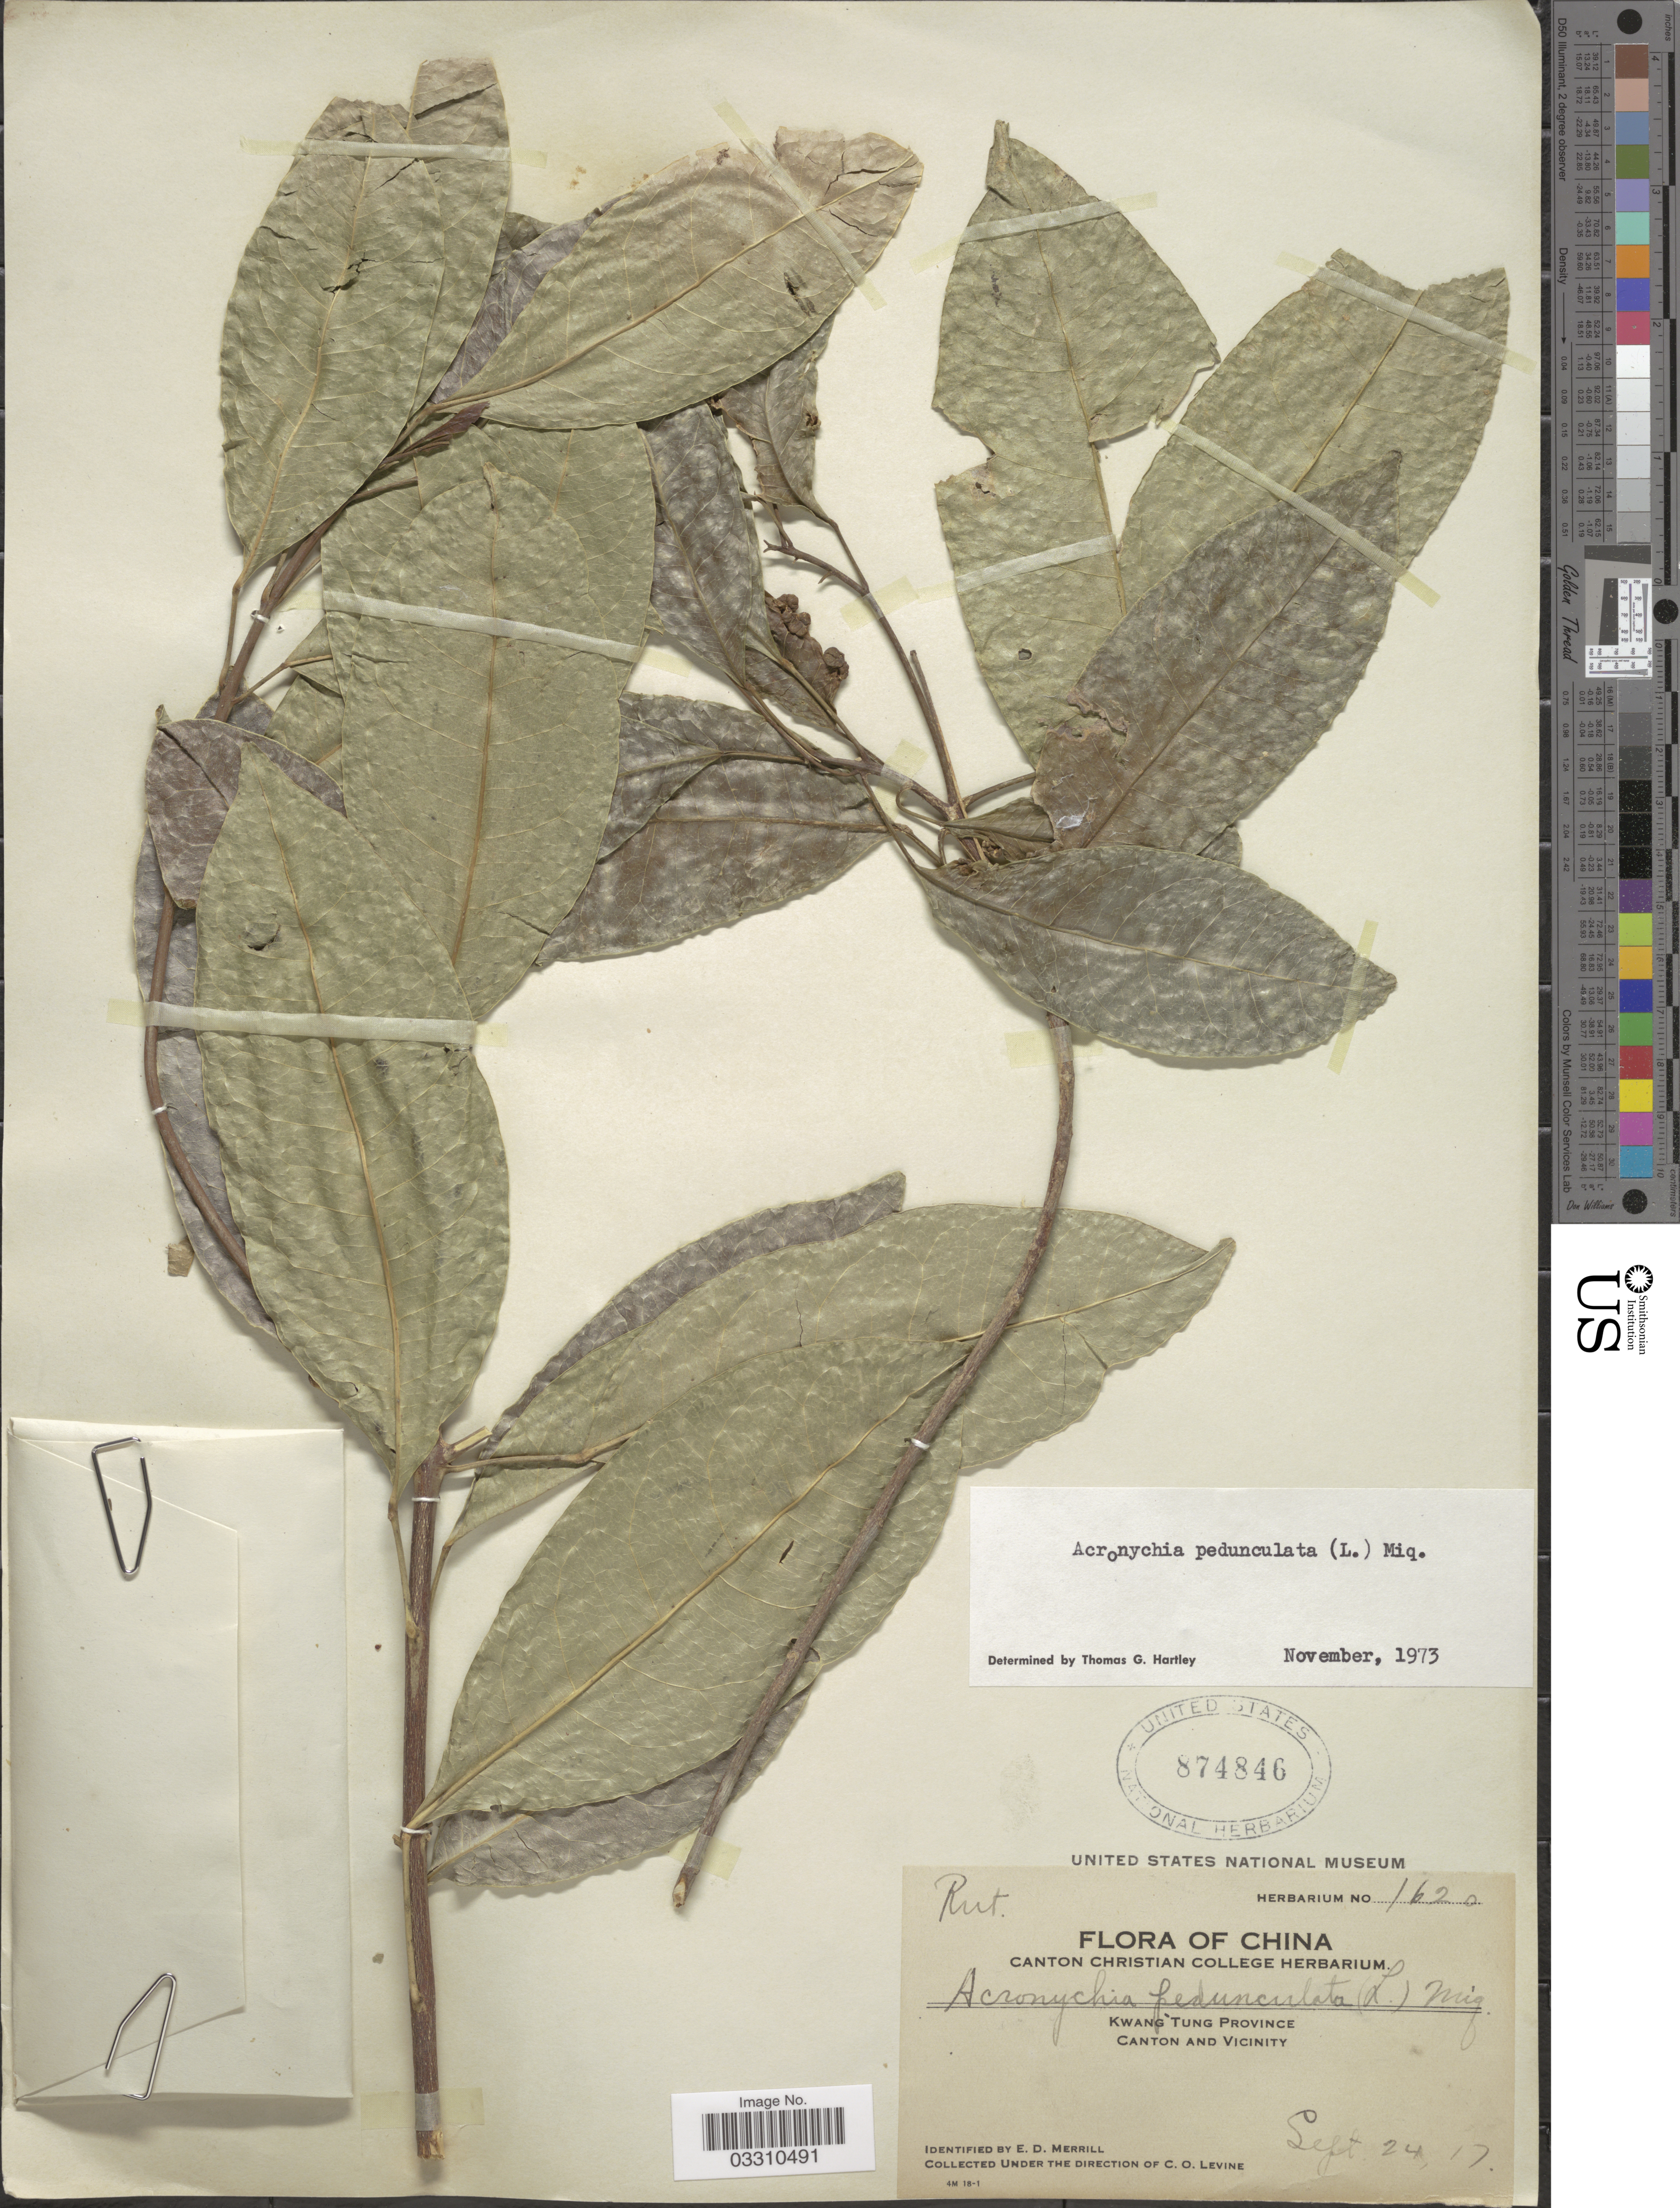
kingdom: Plantae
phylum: Tracheophyta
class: Magnoliopsida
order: Sapindales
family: Rutaceae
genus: Acronychia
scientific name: Acronychia pedunculata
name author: (L.) Miq.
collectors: C. O. Levine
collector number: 1620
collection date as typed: Transcribed d/m/y: 24/9/17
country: China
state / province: Guangdong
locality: Kwang Tung Province, Canton and Vicinity.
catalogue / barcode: US 874846